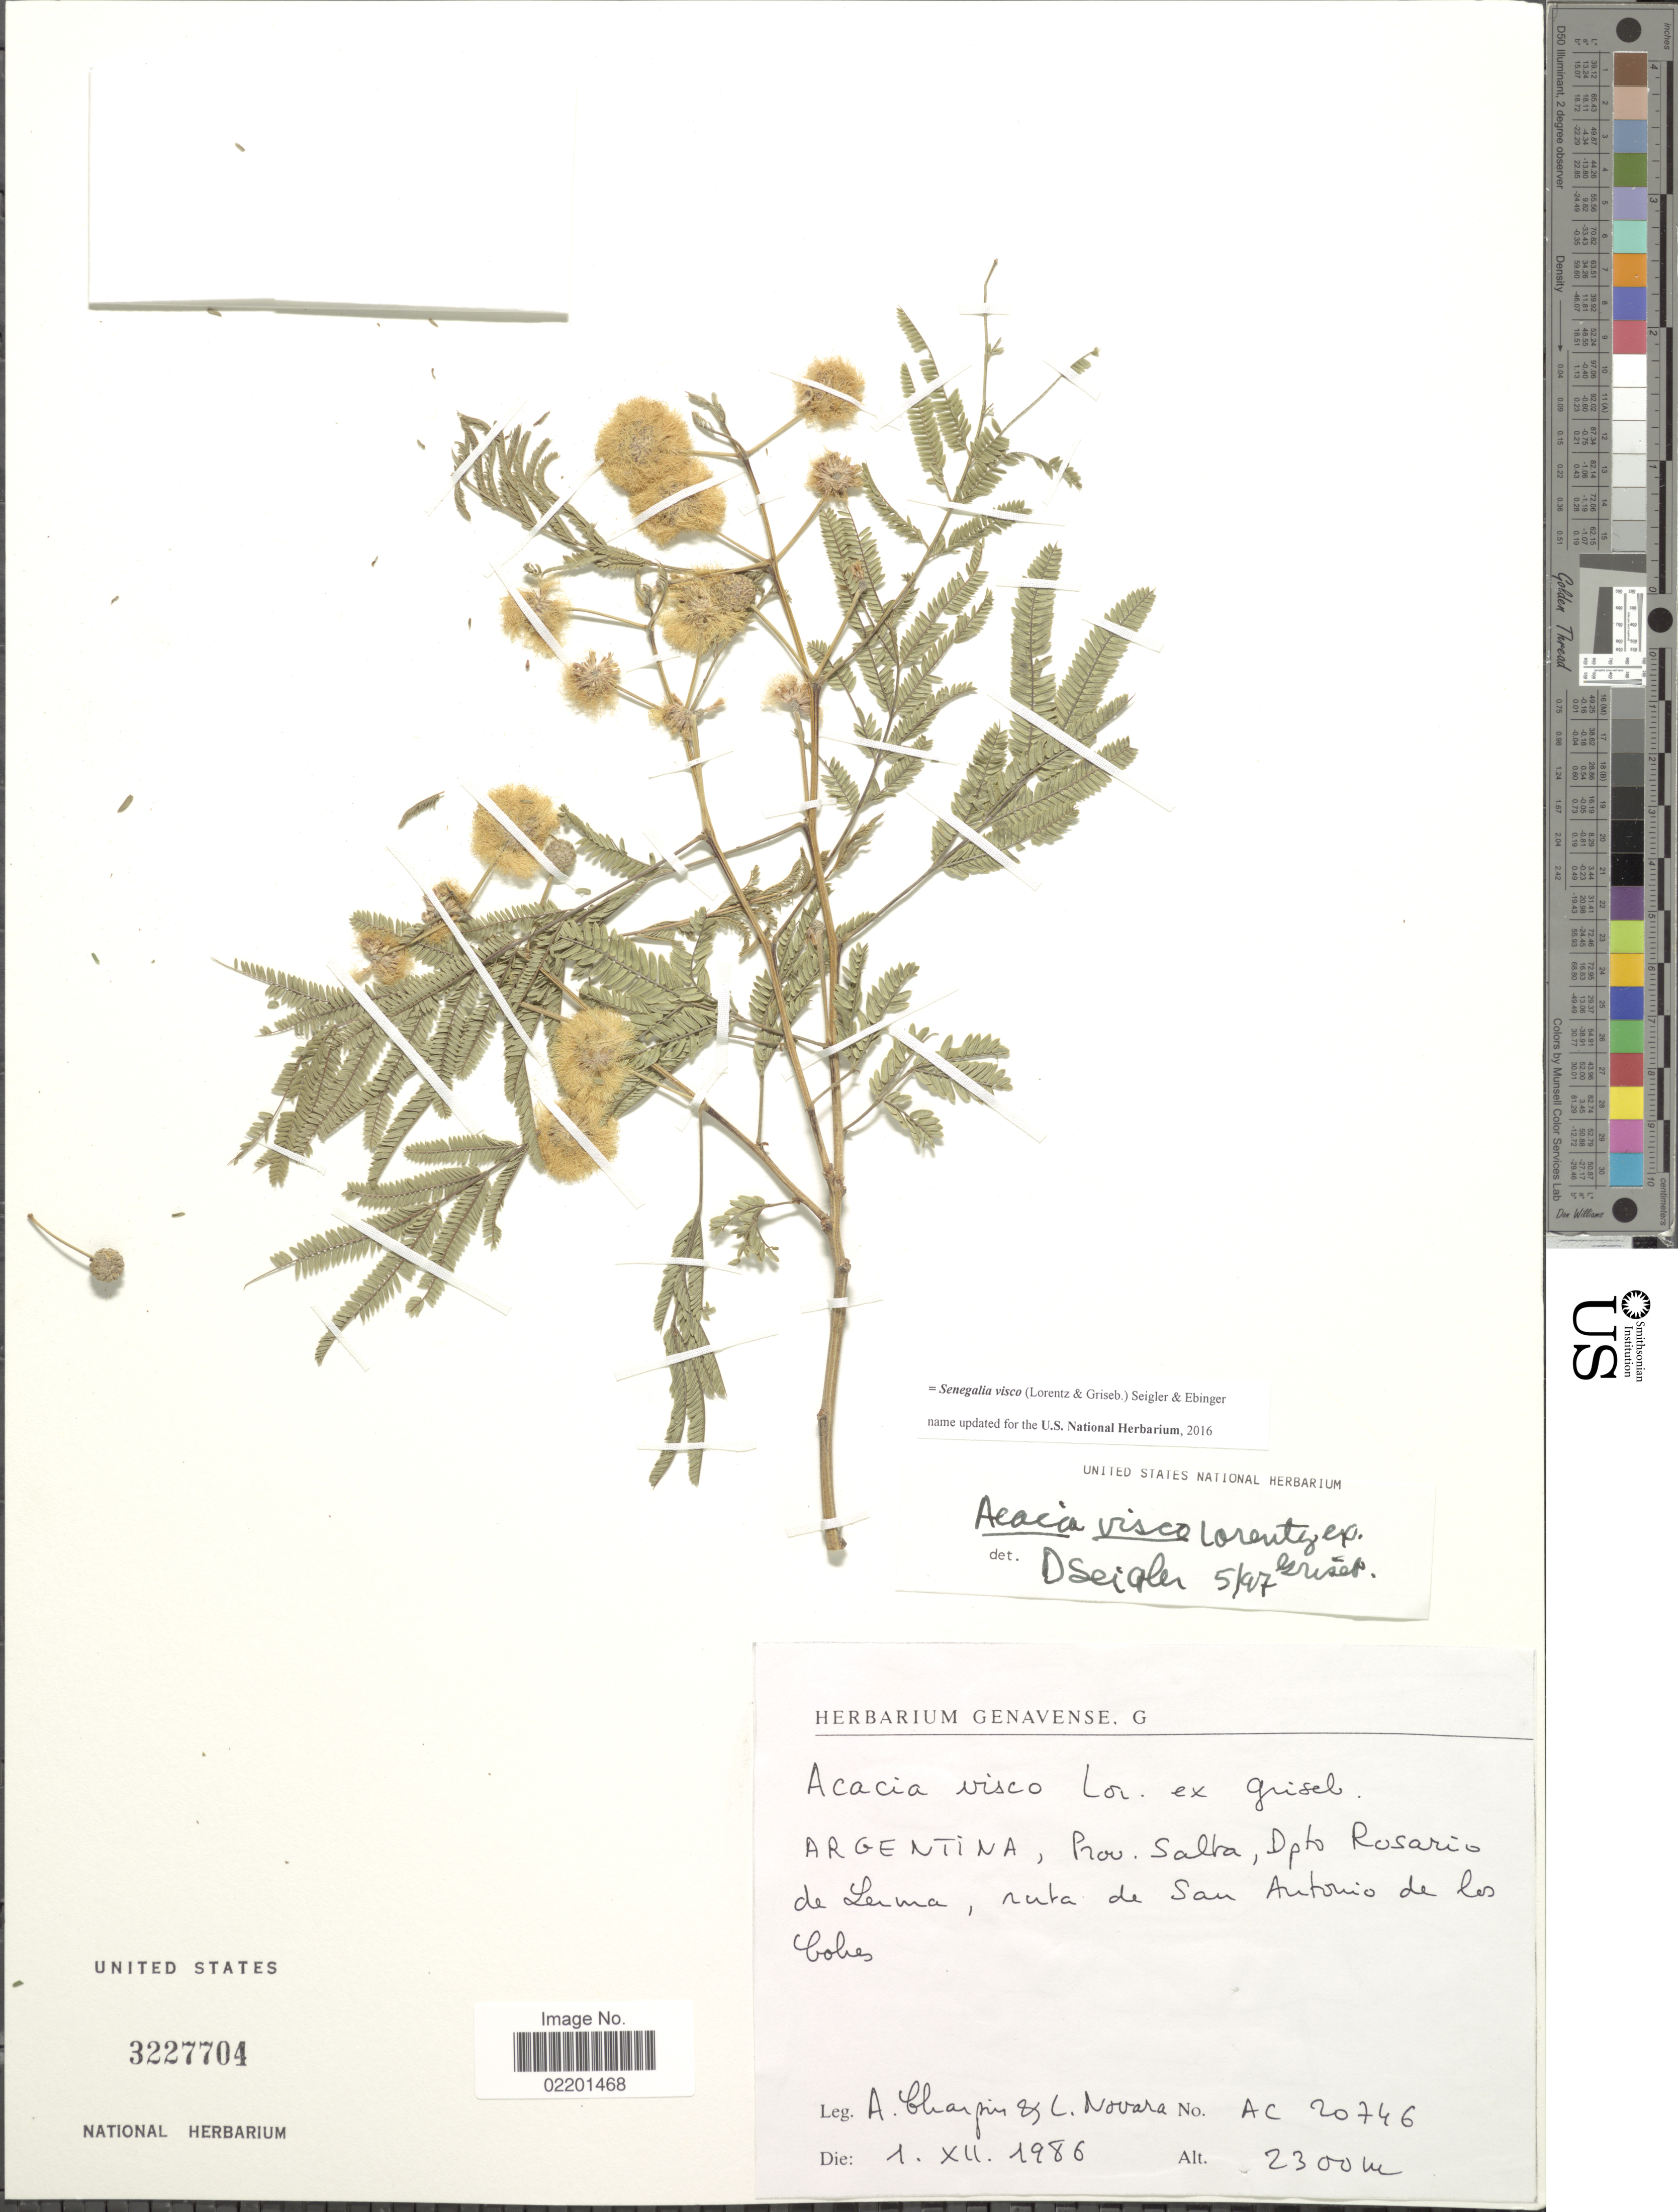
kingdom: Plantae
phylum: Tracheophyta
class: Magnoliopsida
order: Fabales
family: Fabaceae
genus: Parasenegalia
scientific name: Parasenegalia visco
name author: (Lorentz ex Griseb.) Seigler & Ebinger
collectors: A. Charpin & L. Novara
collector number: AC 20746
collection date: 1986-12-01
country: Argentina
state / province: Salta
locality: Argentina, Prov. Salta , Dpto. Rosario de Lerma, ruta de San Antonio de los Cobres.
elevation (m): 2300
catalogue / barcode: US 3227704